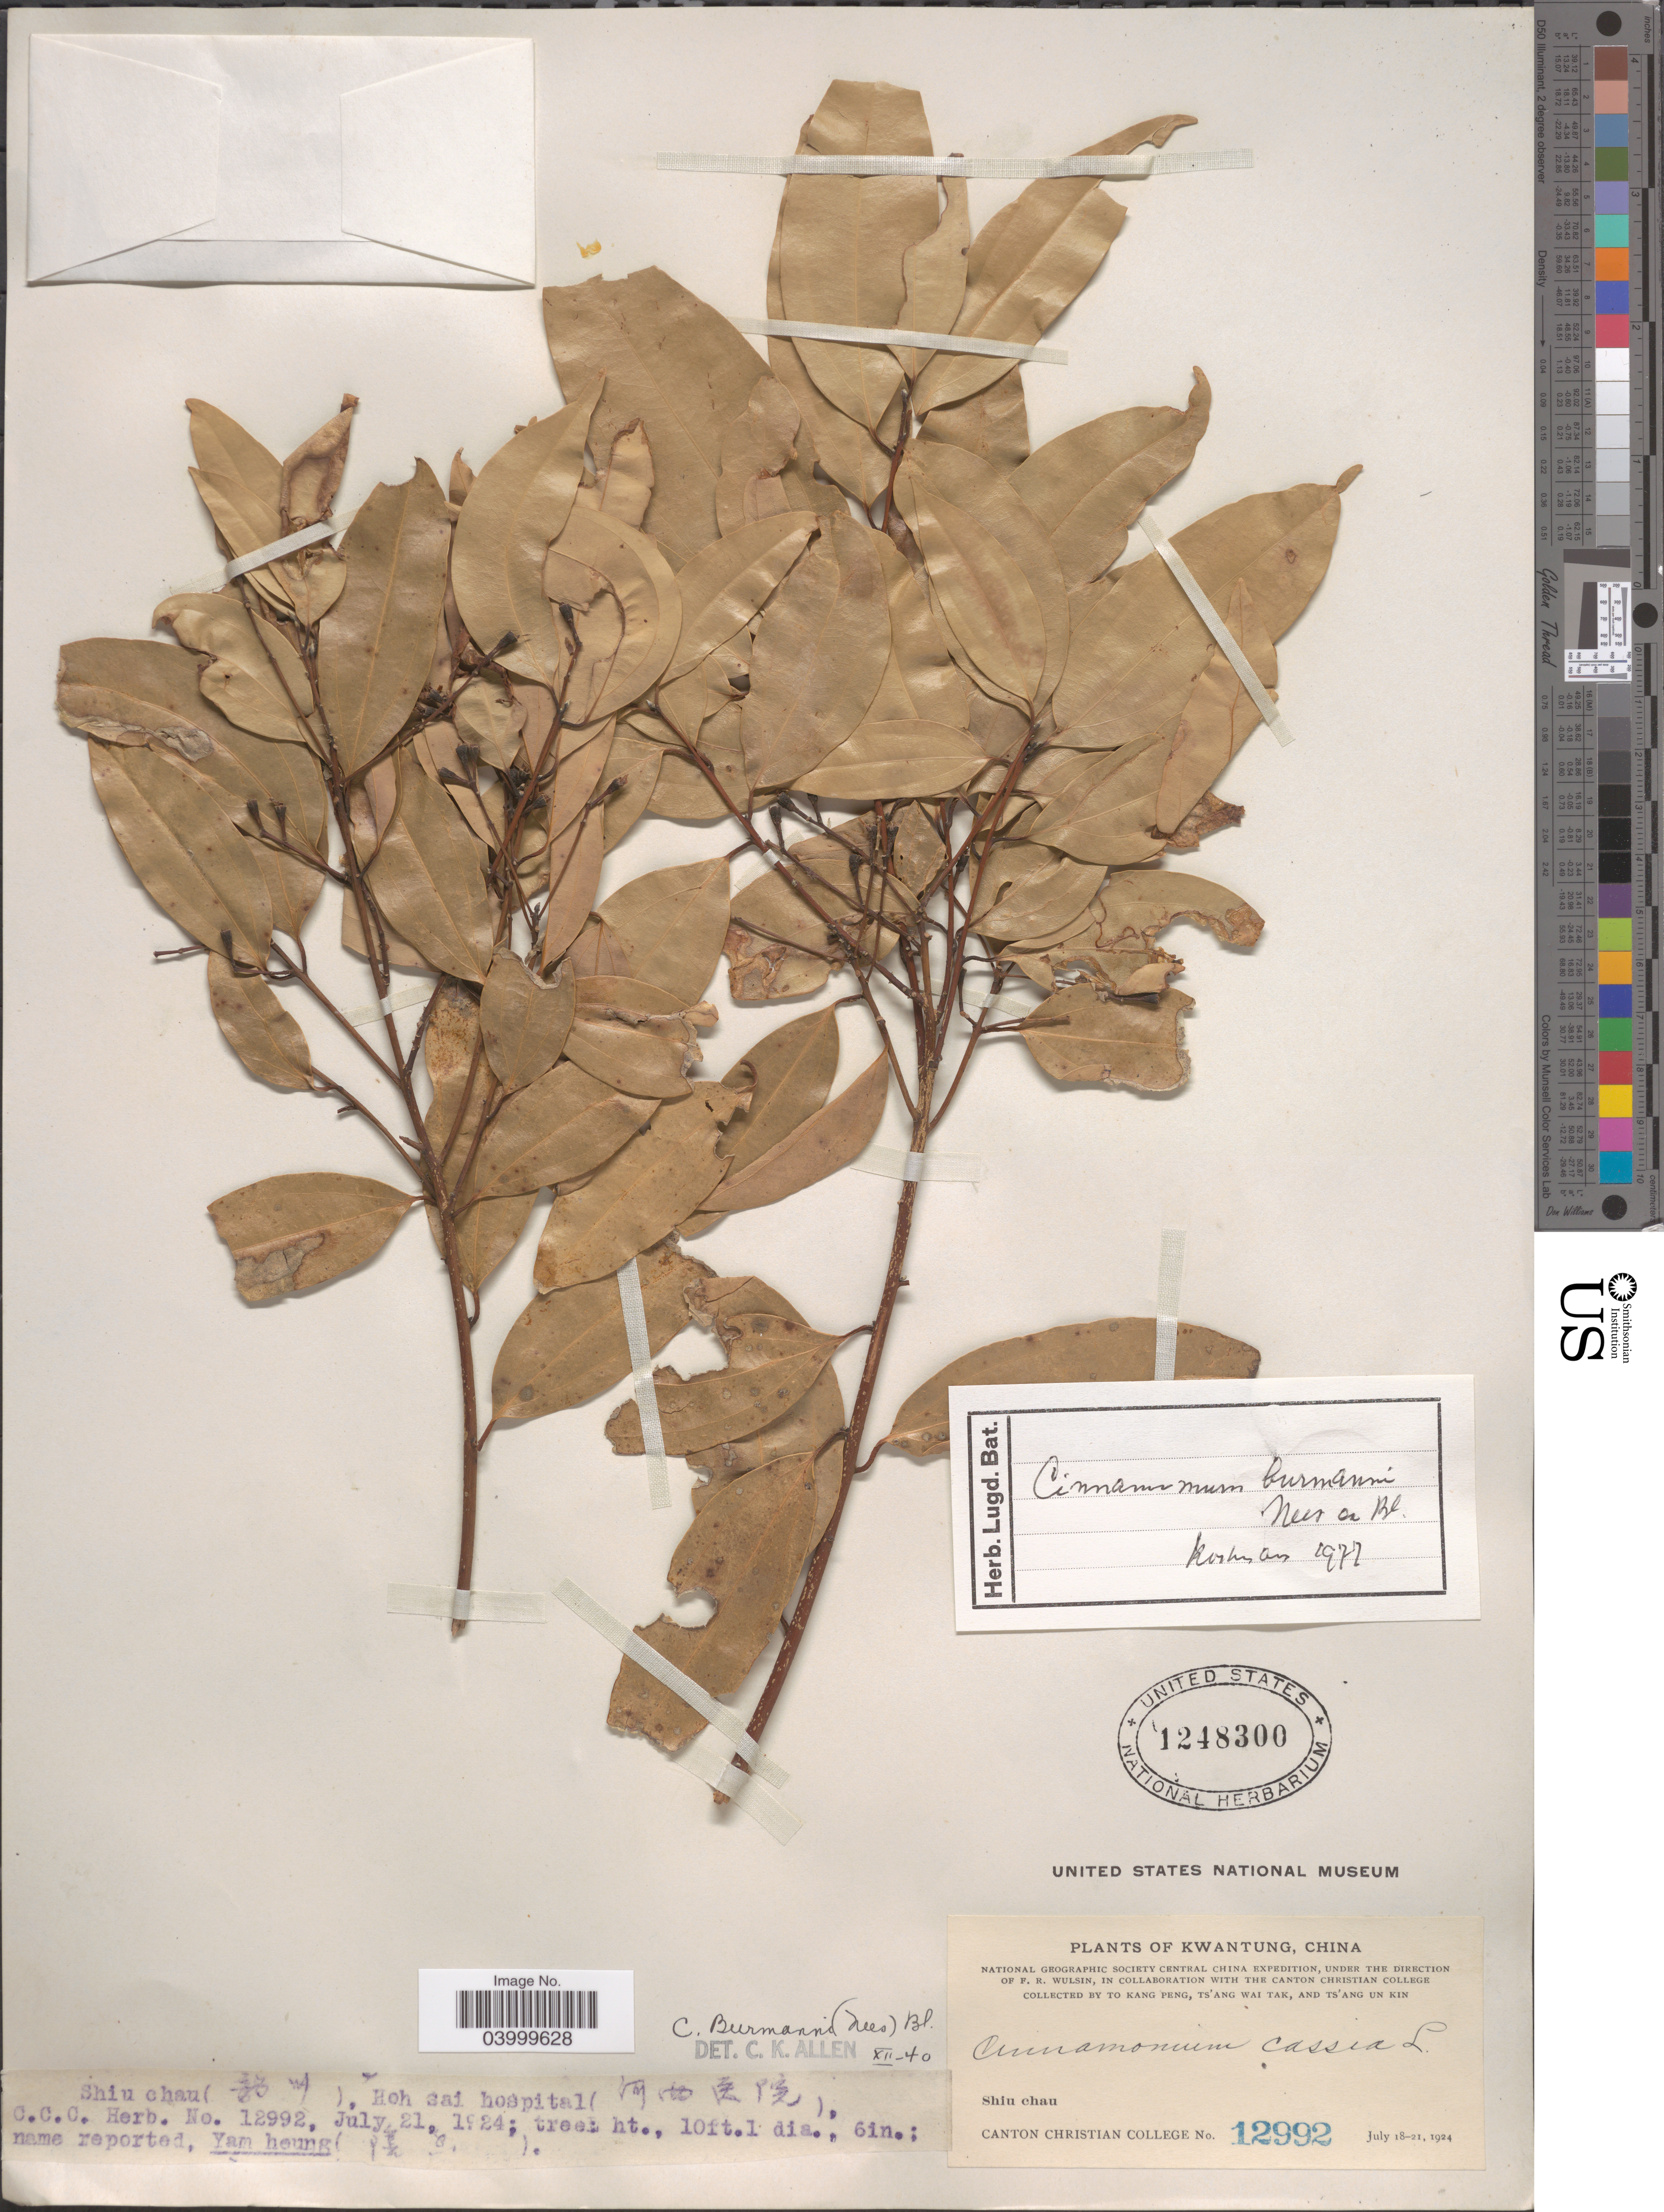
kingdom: Plantae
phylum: Tracheophyta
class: Magnoliopsida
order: Laurales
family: Lauraceae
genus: Cinnamomum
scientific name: Cinnamomum burmannii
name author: (Nees & T. Nees) Blume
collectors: Kang Peng To, W. T. Tsang & Ts' Ang Un Kin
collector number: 12992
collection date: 1924-07-21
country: China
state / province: Guangdong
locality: Kwangtung. Shiu chau. Canton Christian College. Hoh sai hospital (X), C.C.C.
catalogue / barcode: US 1248300